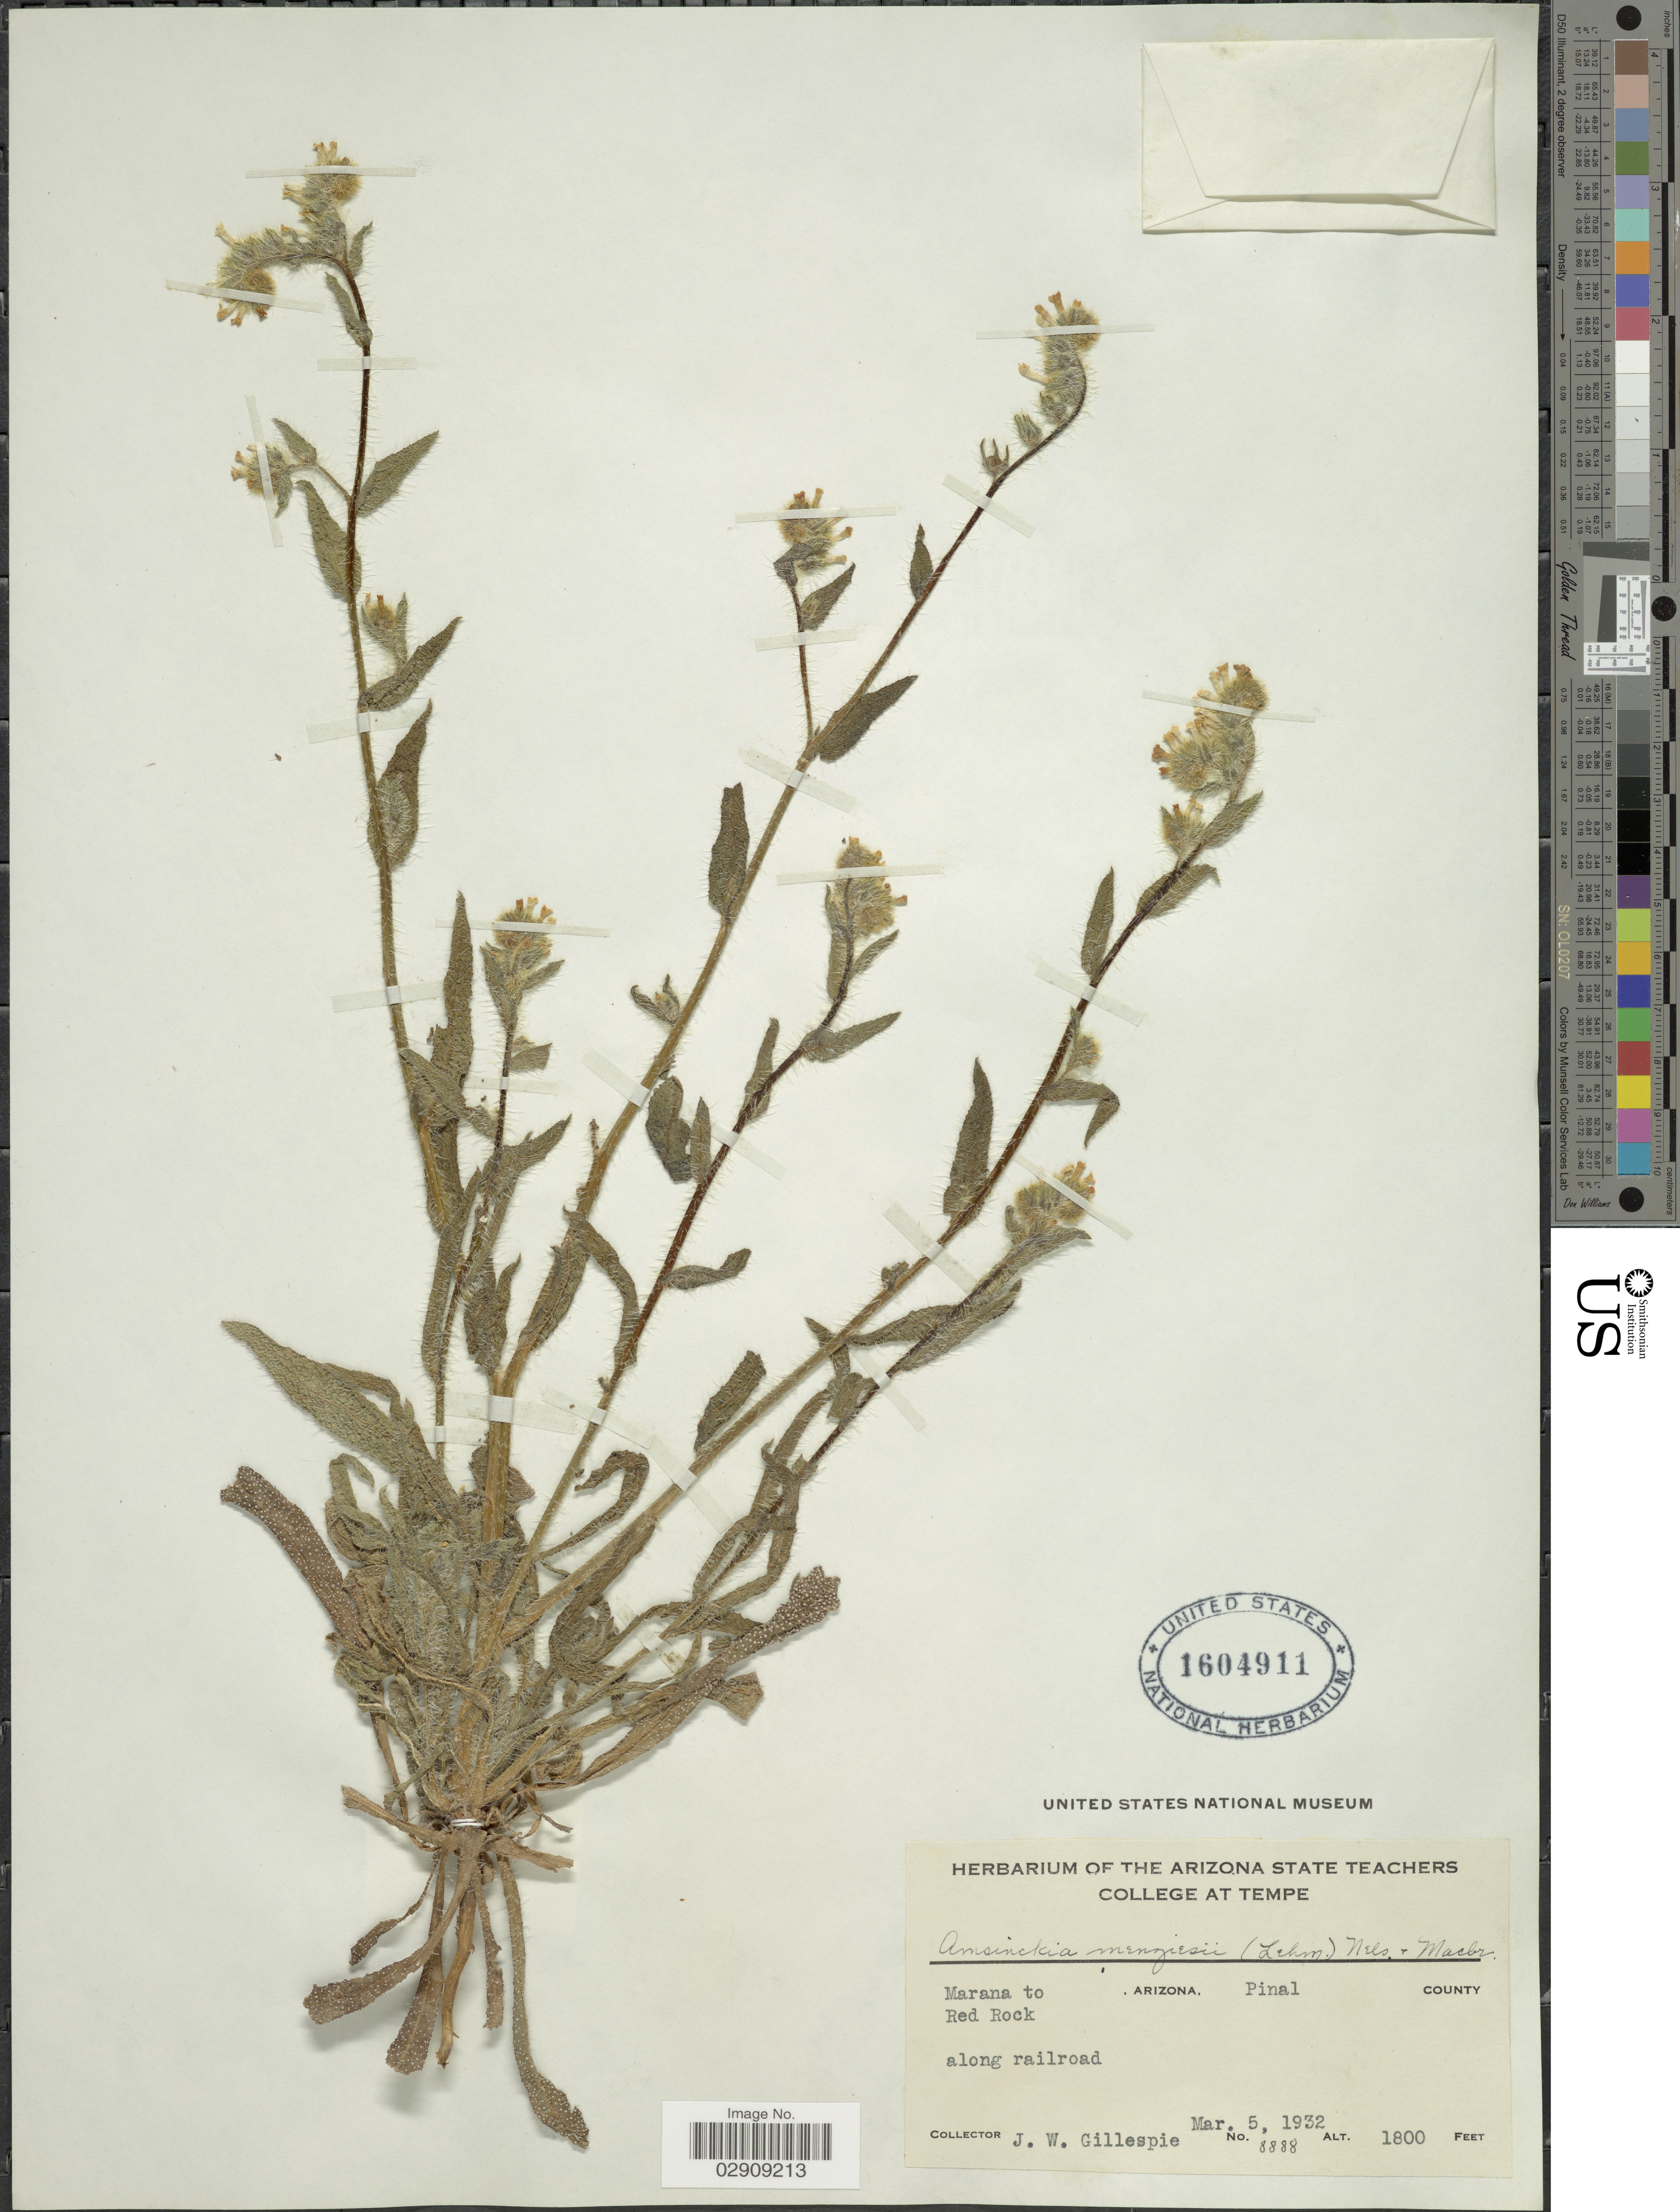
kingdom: Plantae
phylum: Tracheophyta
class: Magnoliopsida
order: Boraginales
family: Boraginaceae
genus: Amsinckia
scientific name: Amsinckia menziesii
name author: A. Nelson & J.F. Macbr.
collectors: J. W. Gillespie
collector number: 8888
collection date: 1932-03-05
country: United States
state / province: Arizona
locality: Marana to Red Rock along railroad. Pinal County.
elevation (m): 549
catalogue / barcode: US 1604911